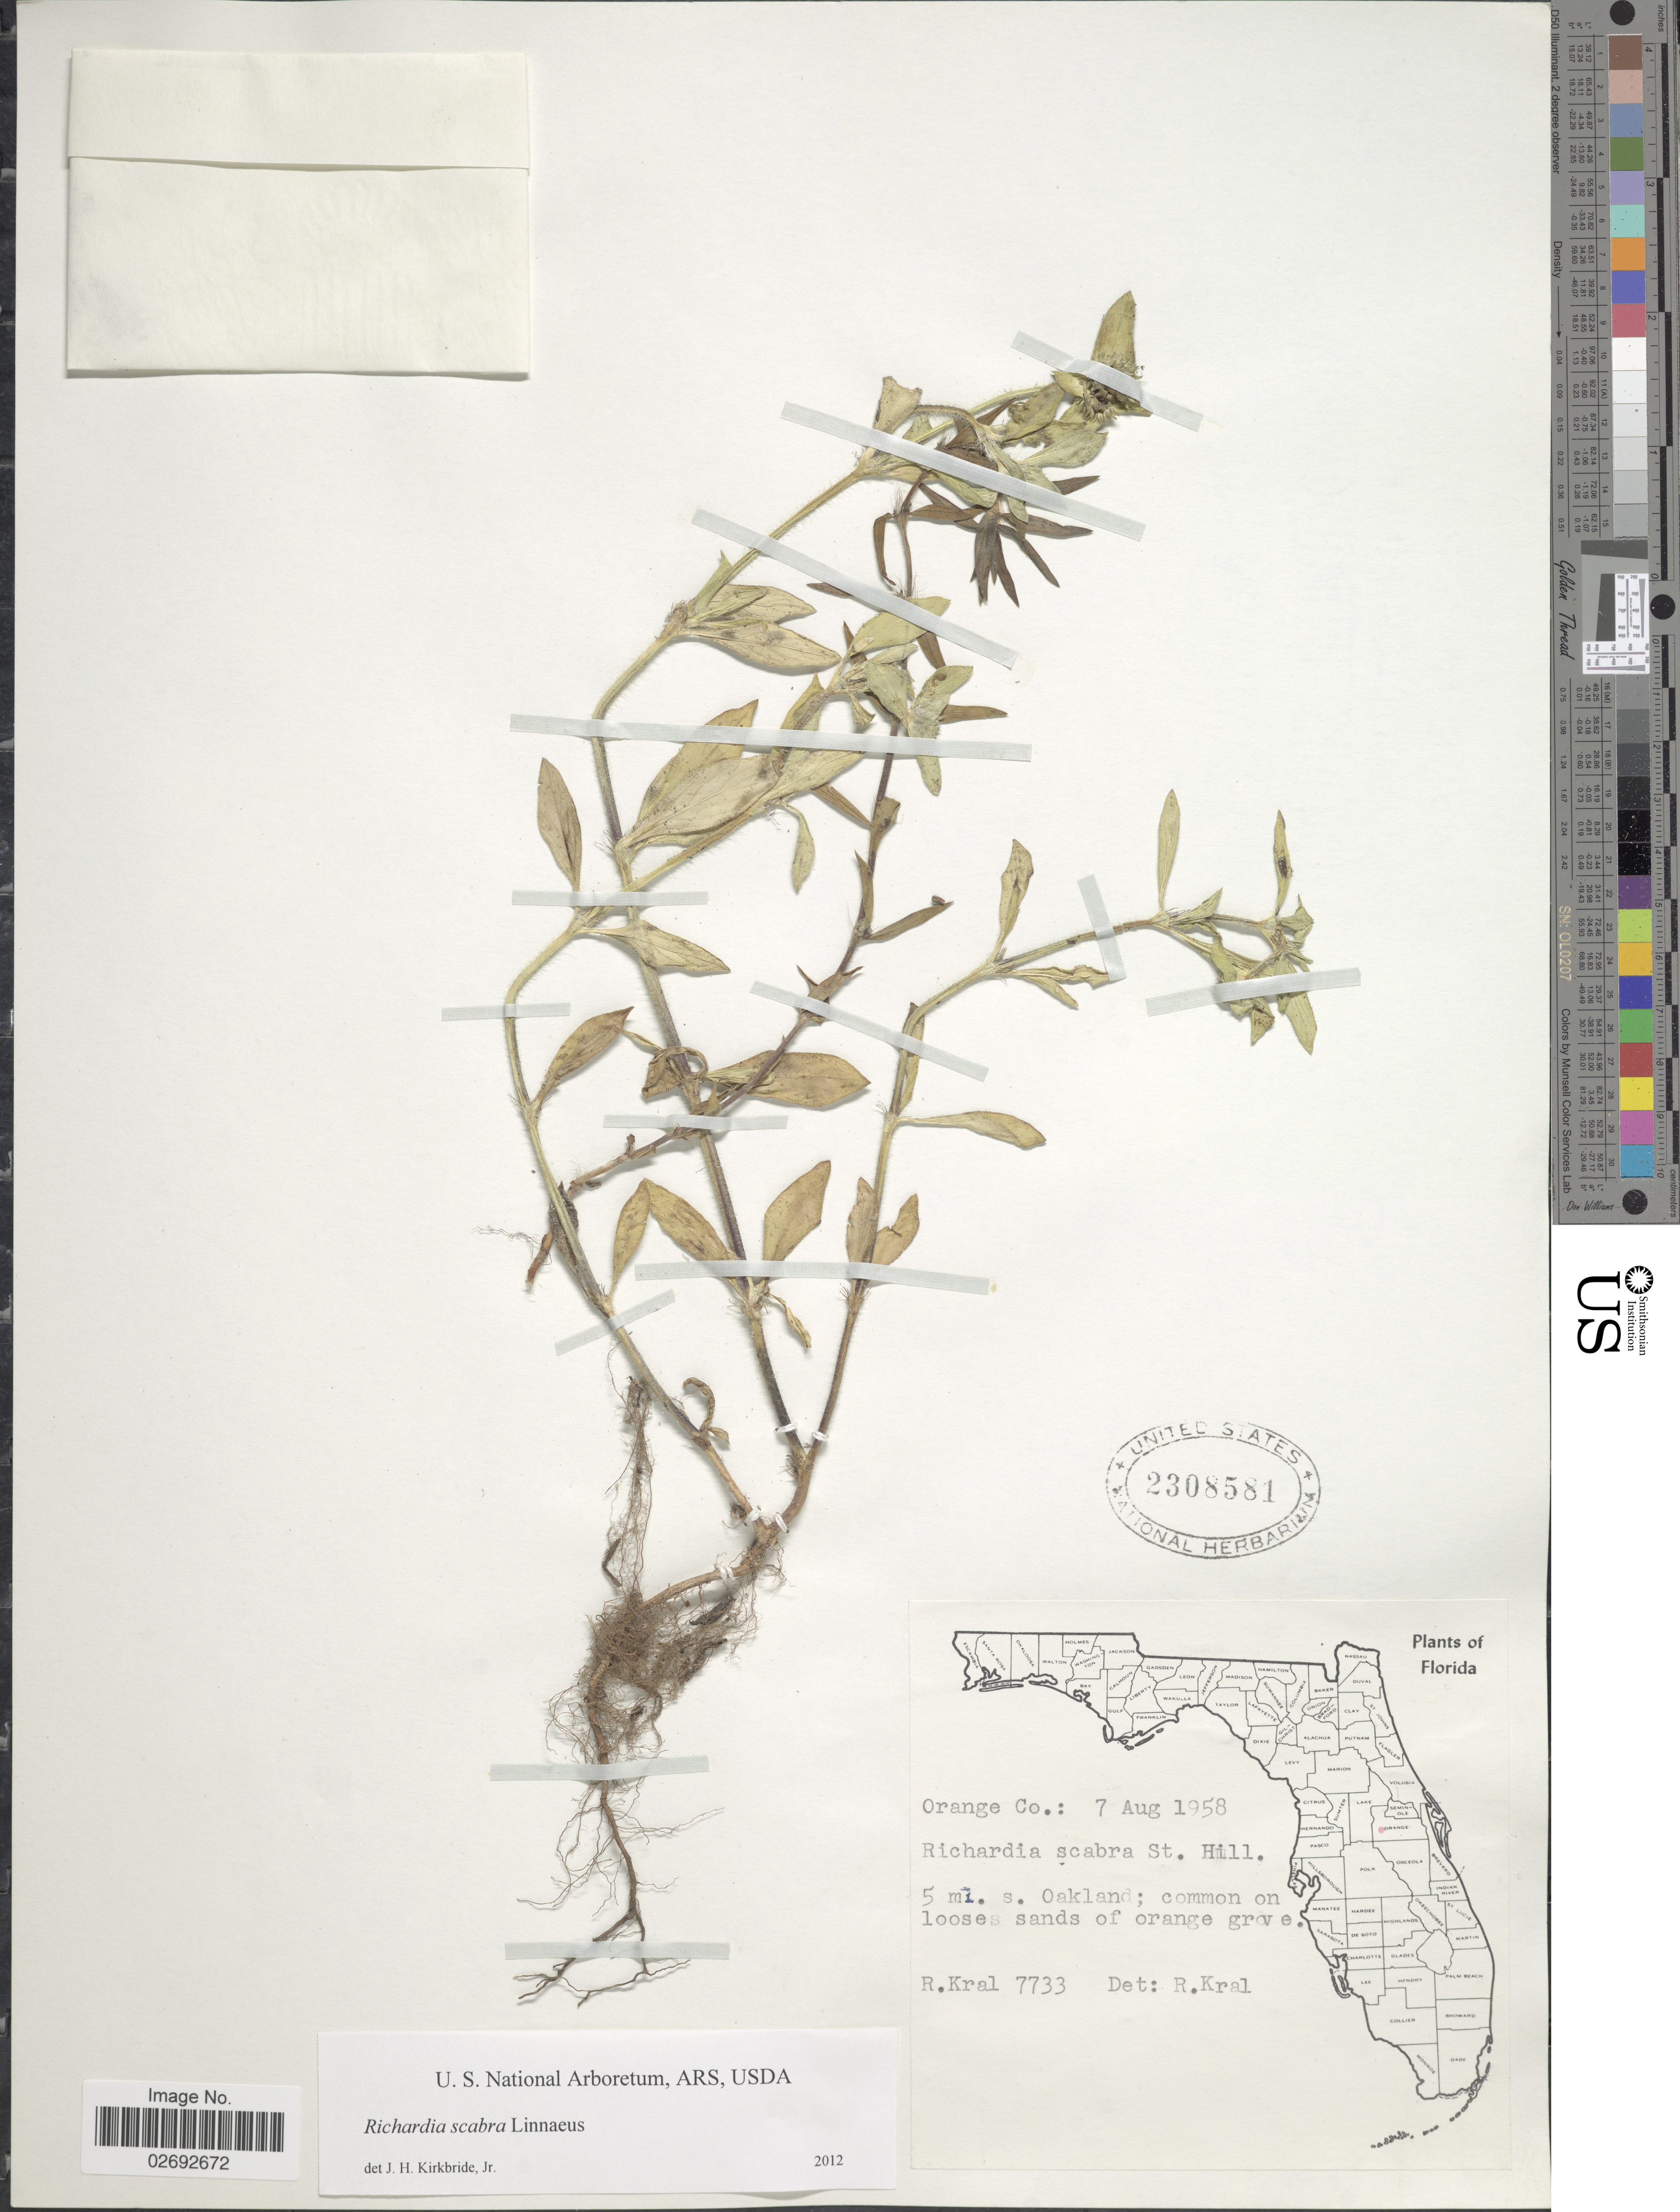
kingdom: Plantae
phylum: Tracheophyta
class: Magnoliopsida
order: Gentianales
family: Rubiaceae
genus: Richardia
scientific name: Richardia scabra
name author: L.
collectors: R. Kral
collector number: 7733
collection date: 1958-08-07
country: United States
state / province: Florida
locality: Orange Co.: Richardia scabra St. Hill, 5 mi. s. Oakland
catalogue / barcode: US 2308581